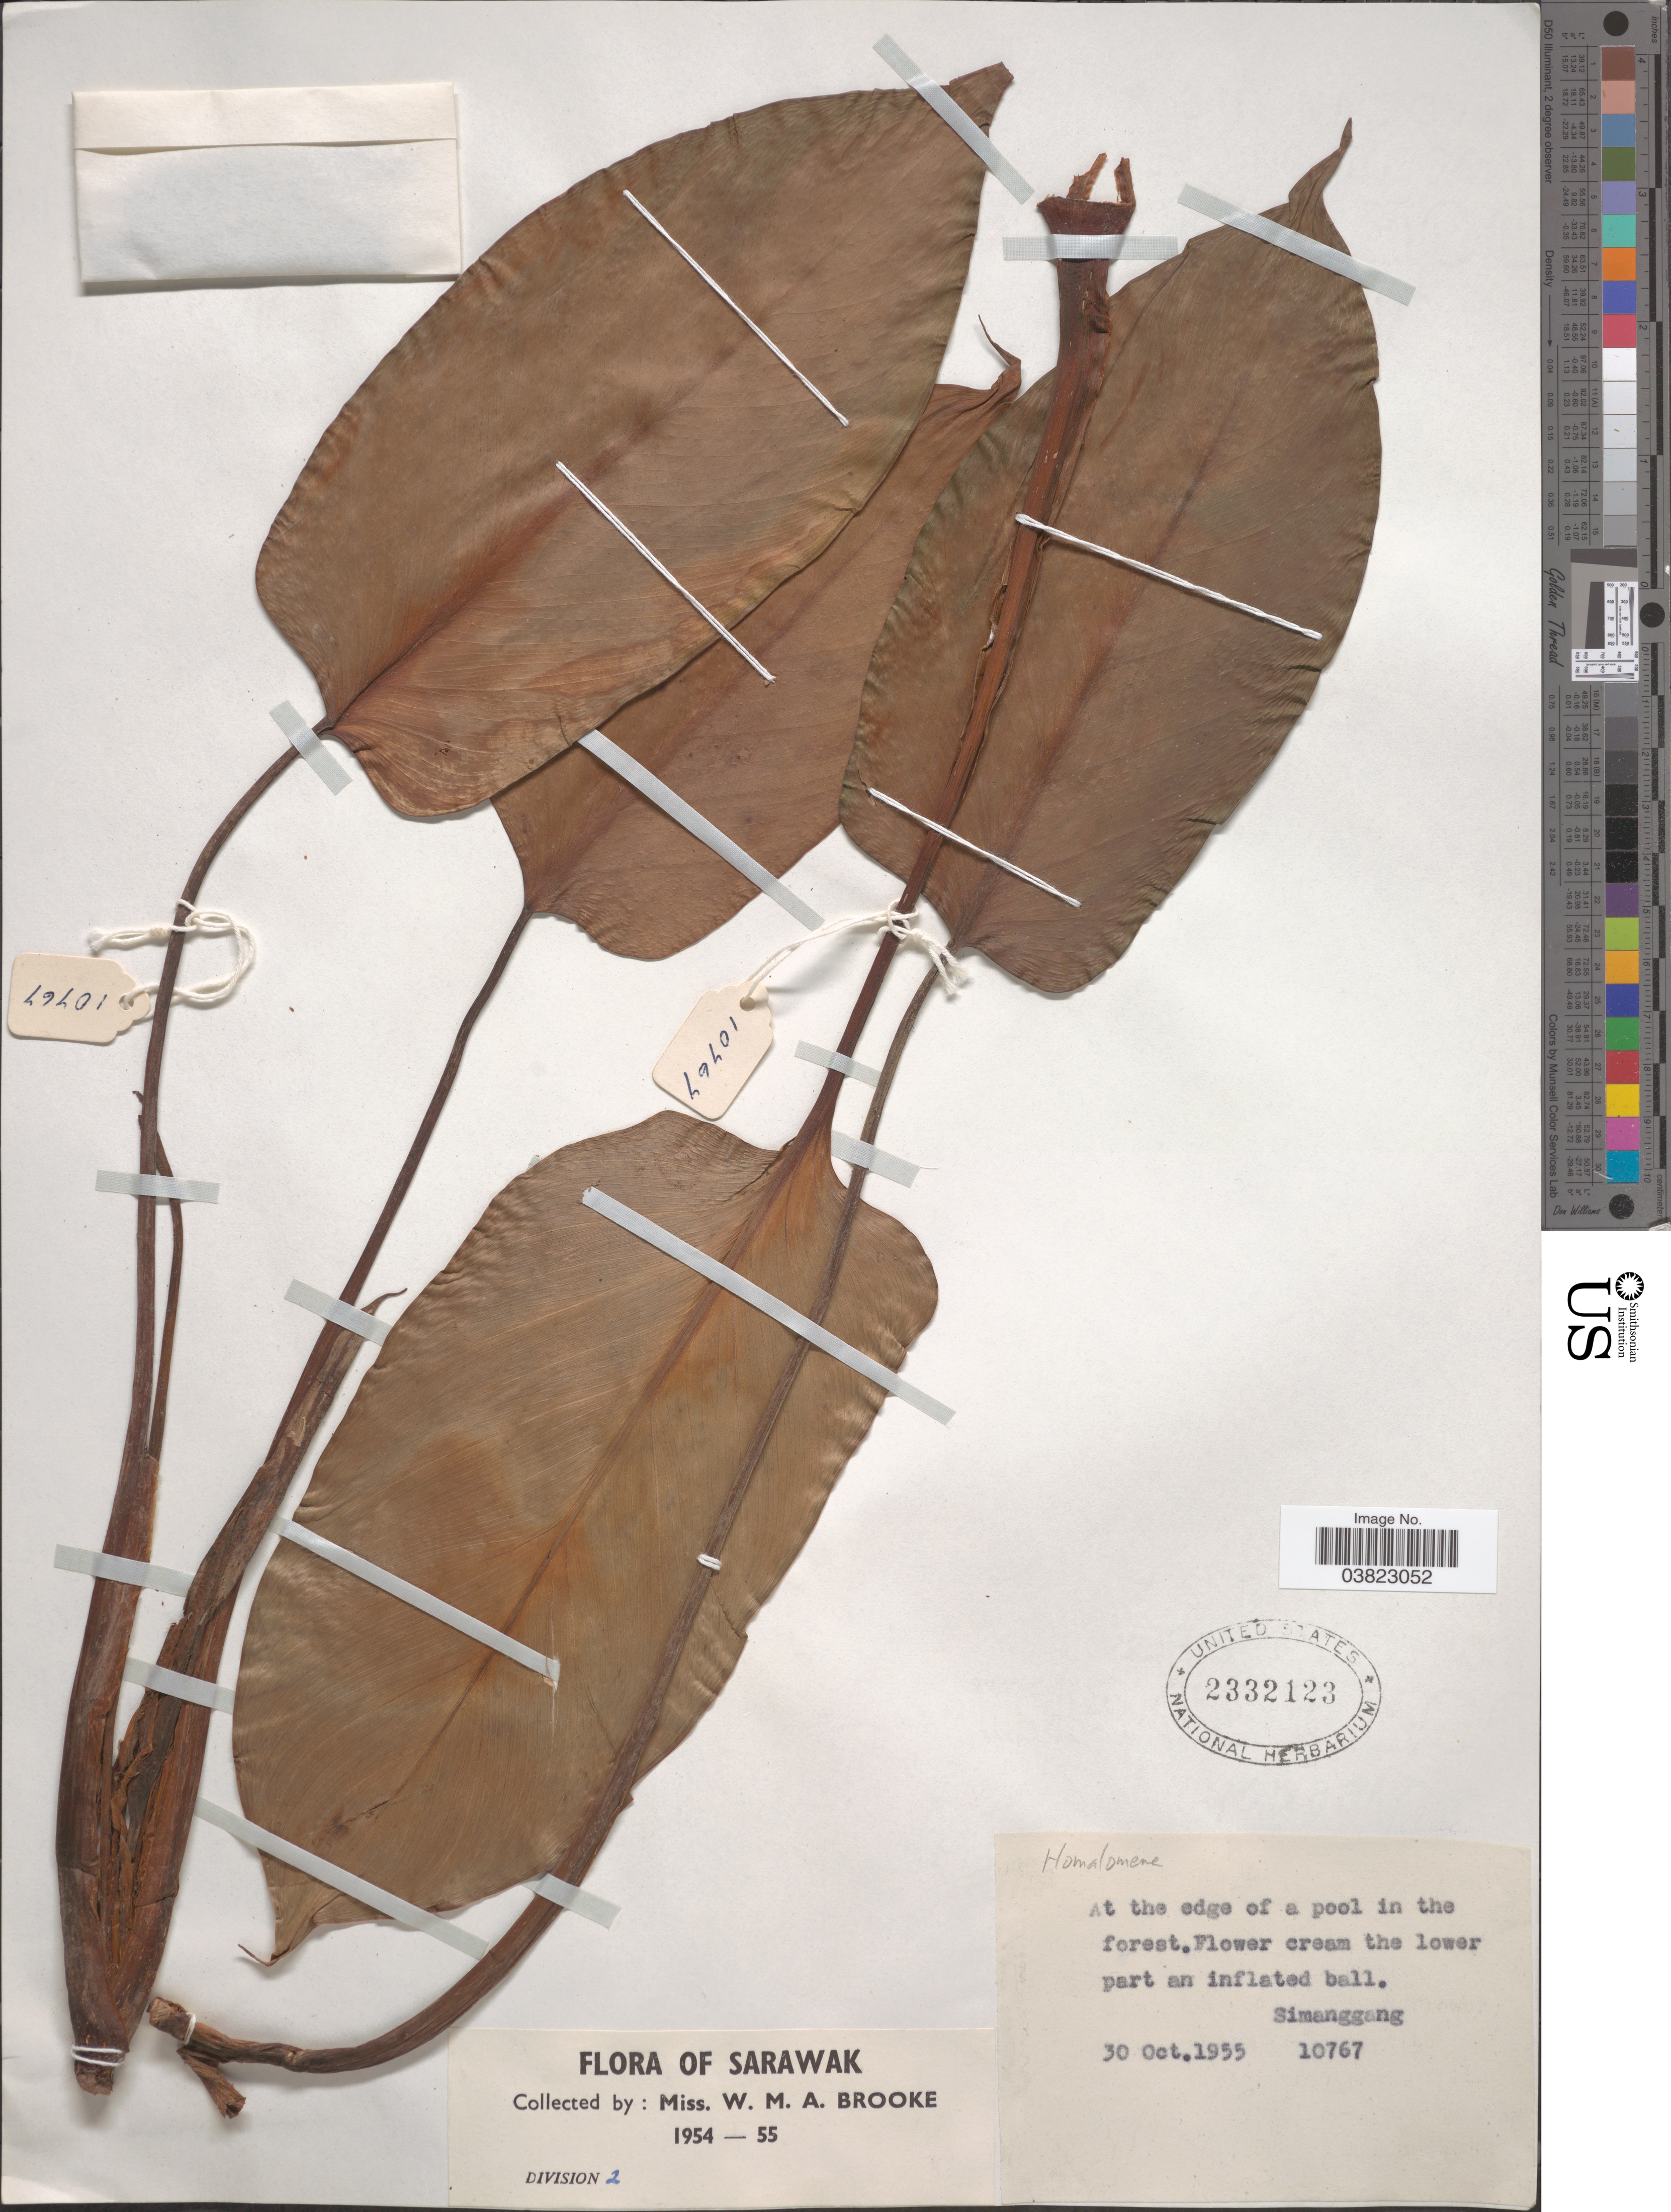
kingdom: Plantae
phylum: Tracheophyta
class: Liliopsida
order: Alismatales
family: Araceae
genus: Homalomena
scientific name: Homalomena sp.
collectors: W. Brooke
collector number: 10767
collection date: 1955-10-30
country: Malaysia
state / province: Sarawak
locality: Simanngang. Division 2.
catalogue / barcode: US 2332123